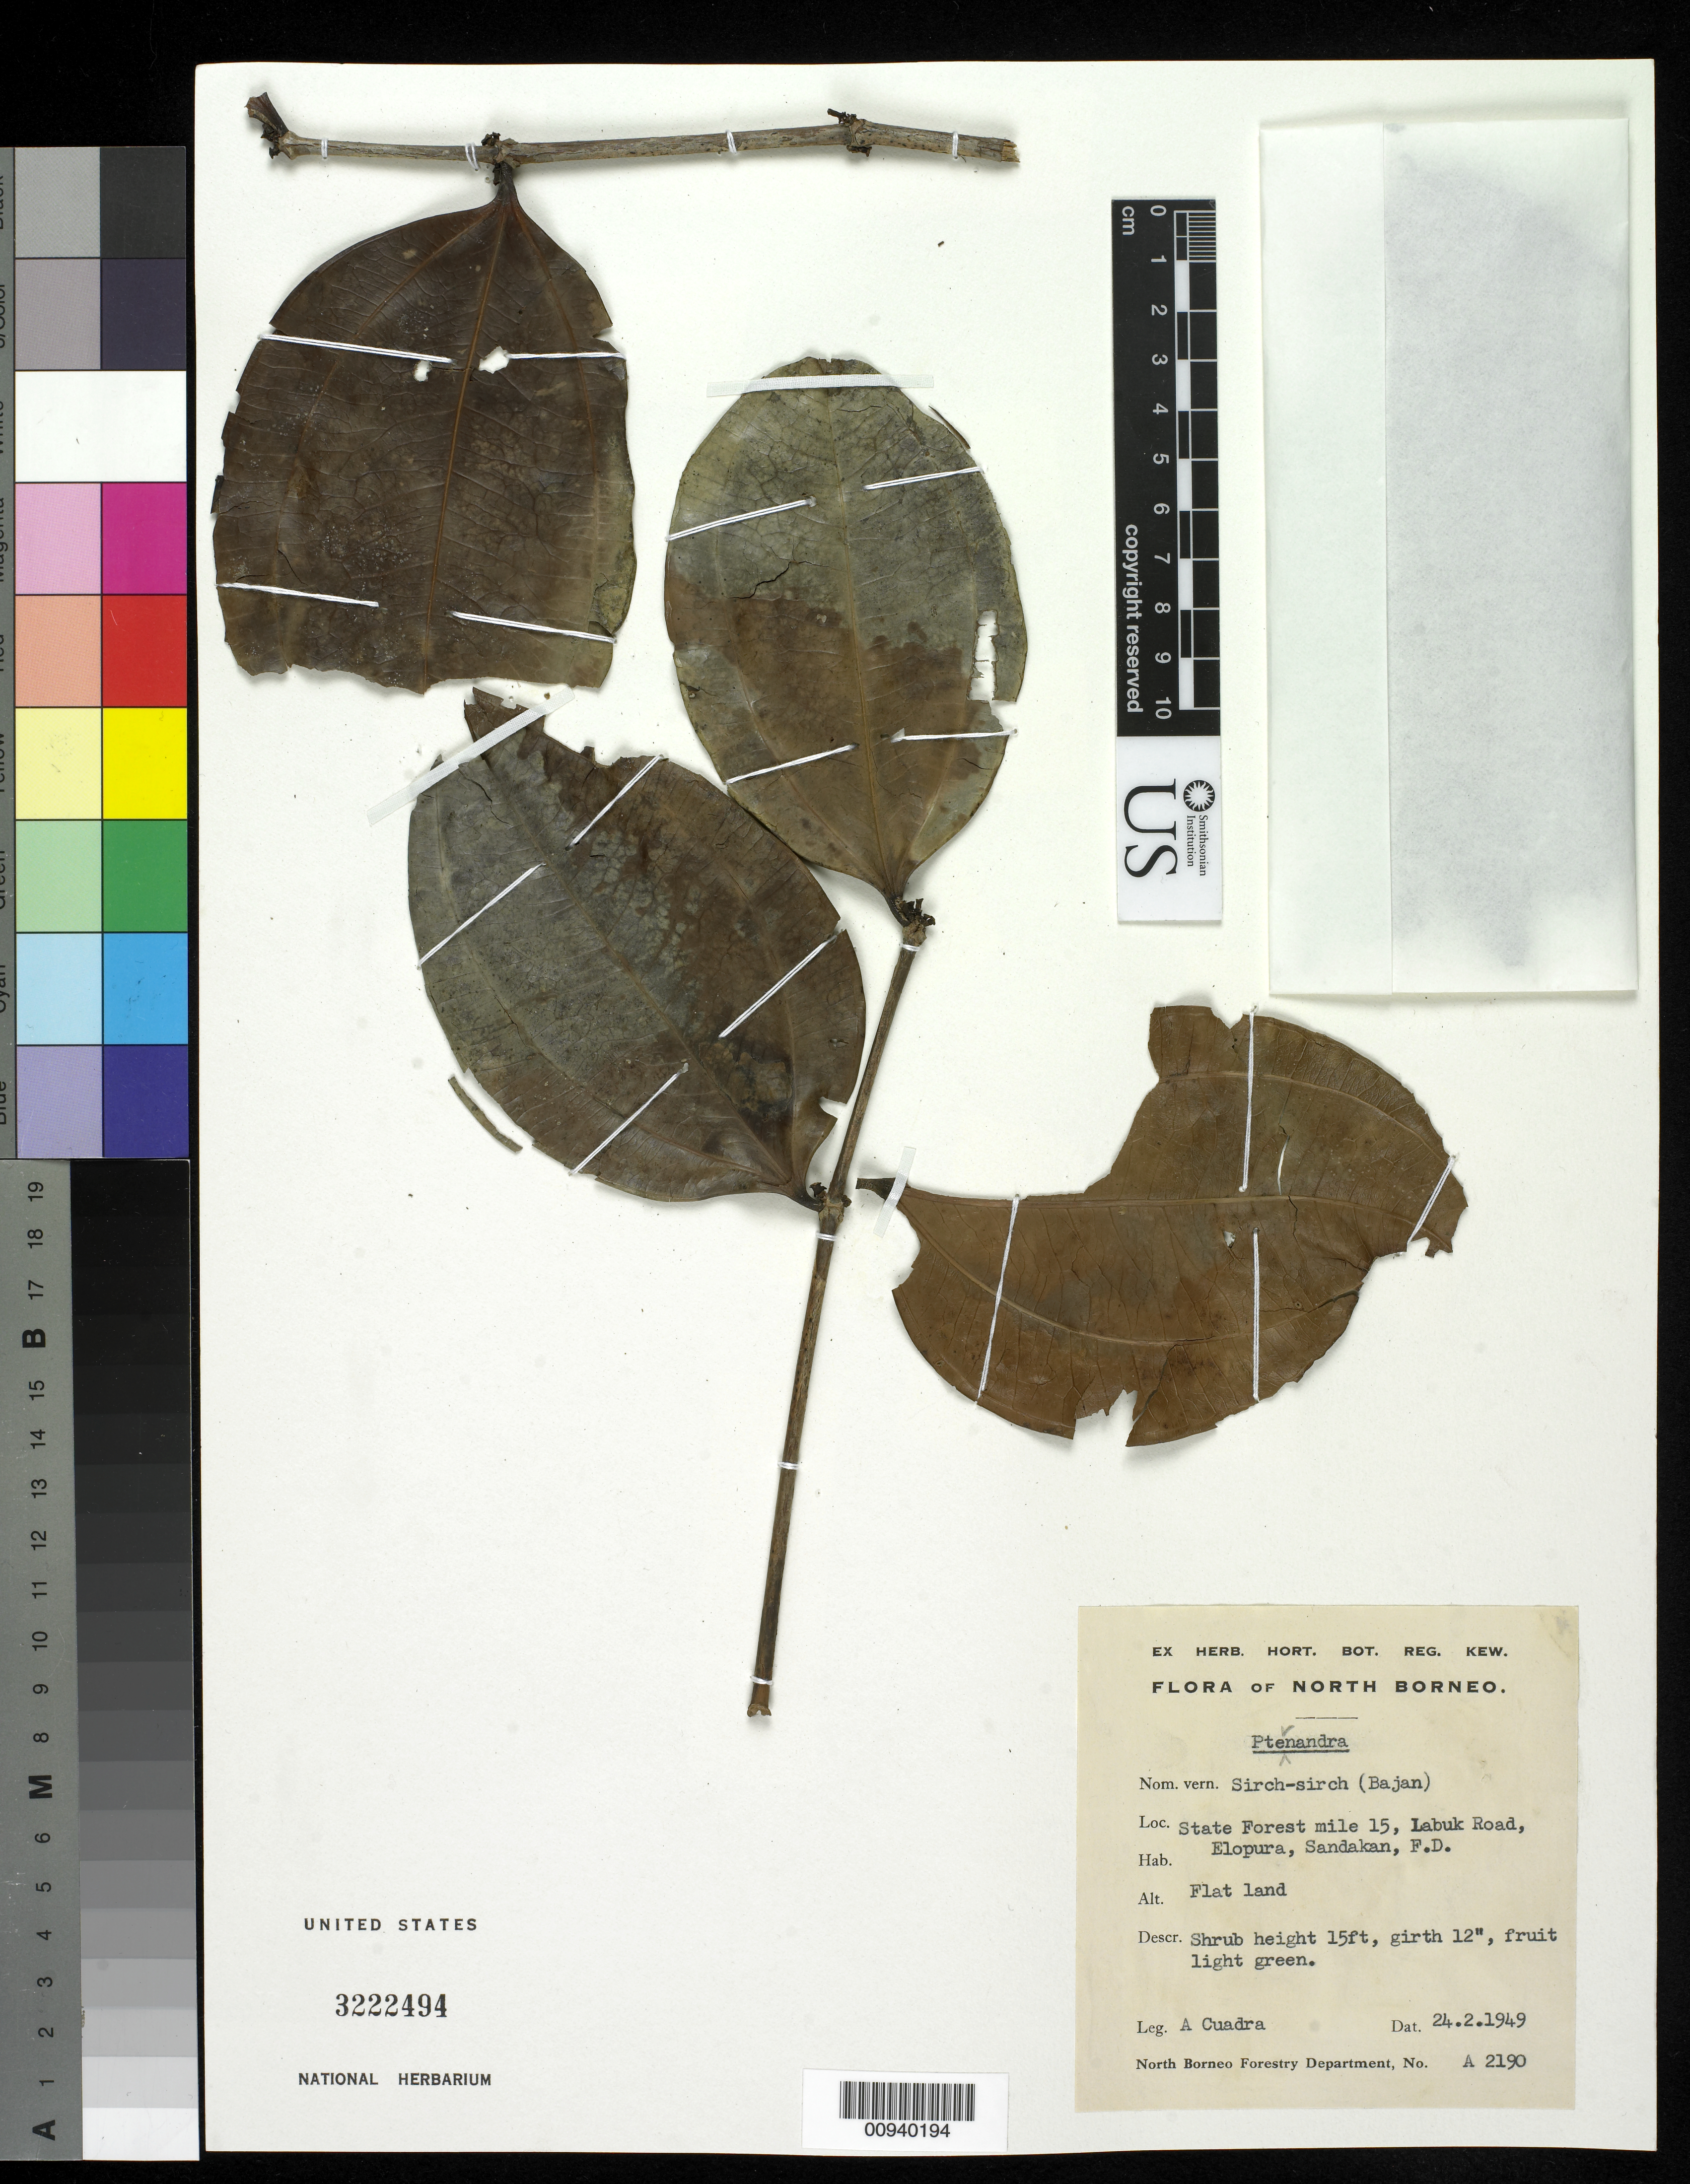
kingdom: Plantae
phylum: Tracheophyta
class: Magnoliopsida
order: Myrtales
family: Melastomataceae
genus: Pternandra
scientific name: Pternandra rostrata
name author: (Cogn.) M.P. Nayar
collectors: A. Cuadra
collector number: A 2190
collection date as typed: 24 Feb 1949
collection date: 1949-02-24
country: Malaysia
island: Borneo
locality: State Forest mile 15, Labuk Road, Elopura, Sandakan, F.D.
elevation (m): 0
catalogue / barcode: US 3222494